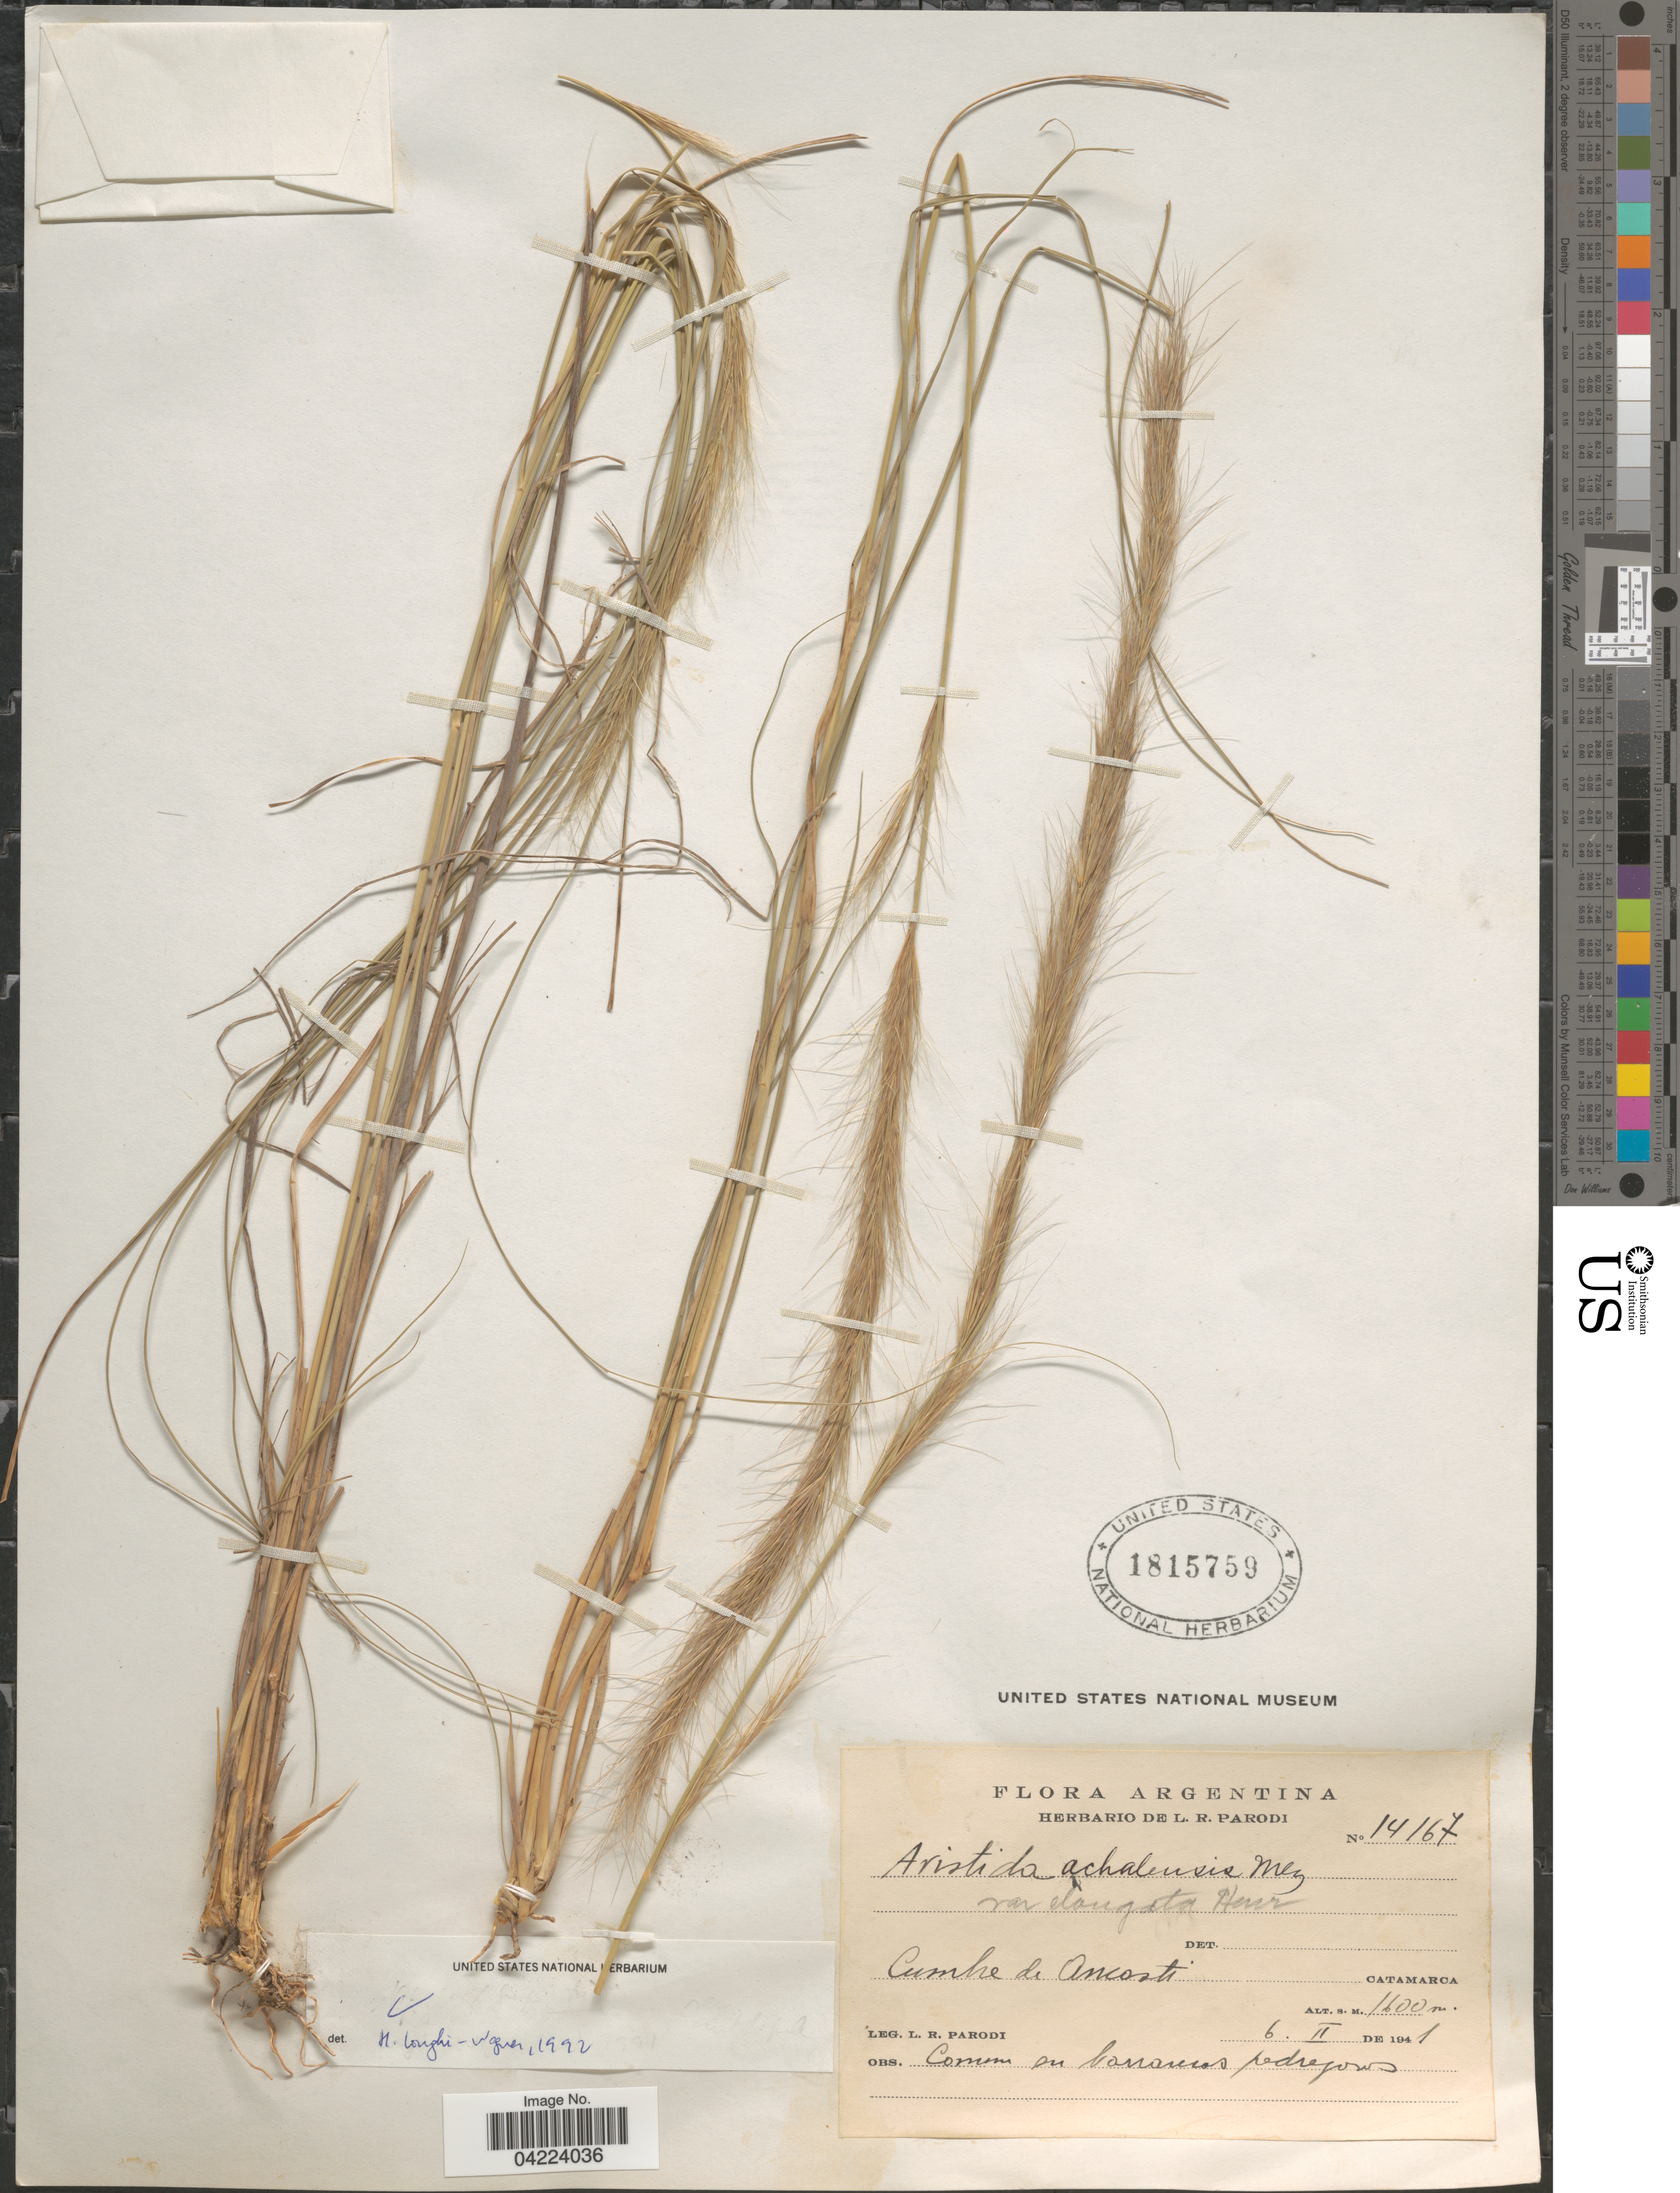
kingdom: Plantae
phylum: Tracheophyta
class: Liliopsida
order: Poales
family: Poaceae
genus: Aristida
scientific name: Aristida achalensis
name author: Mez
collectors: L. R. Parodi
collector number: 14167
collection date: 1941-02-06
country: Argentina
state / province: Catamarca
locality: Cumbre de Ancosti.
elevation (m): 1600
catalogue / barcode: US 1815759